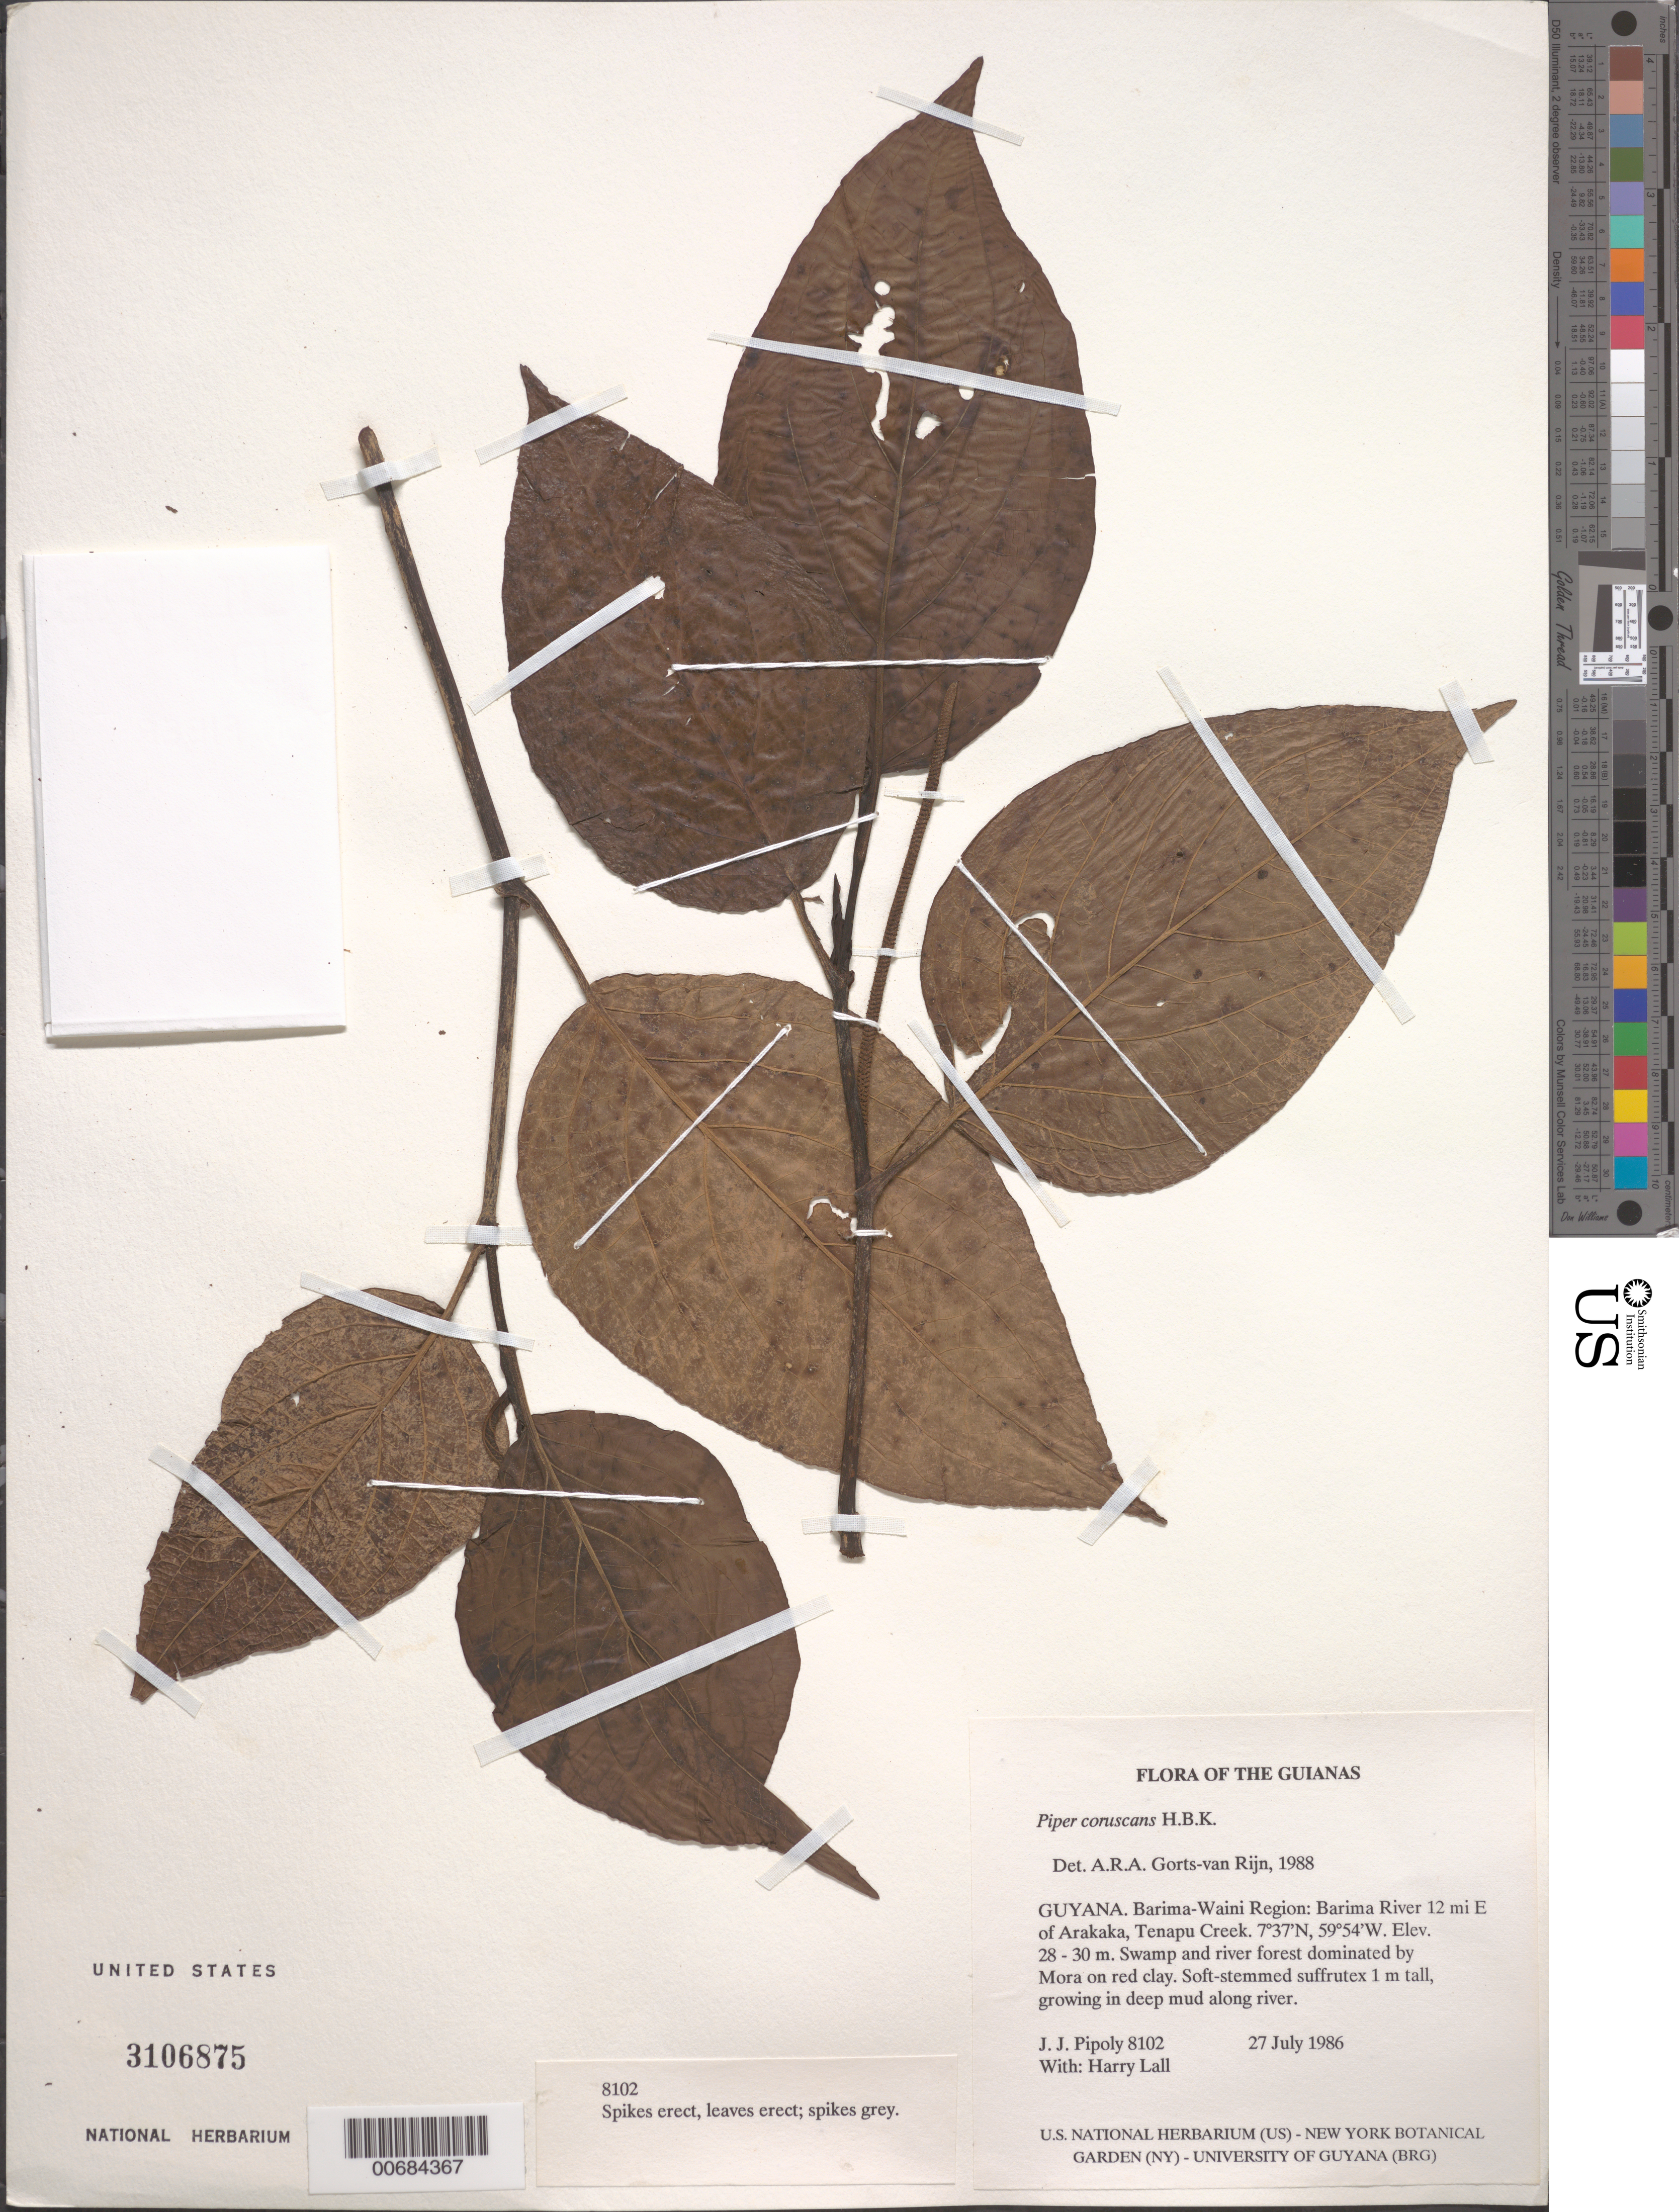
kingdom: Plantae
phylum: Tracheophyta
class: Magnoliopsida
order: Piperales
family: Piperaceae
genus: Piper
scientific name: Piper coruscans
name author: Kunth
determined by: Görts-van Rijn, A. R. A.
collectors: J. J. Pipoly & H. Lall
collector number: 8102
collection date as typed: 27 July 1986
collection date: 1986-07-27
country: Guyana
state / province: Barima-Waini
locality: Barima River 12 mi E of Arakaka, Tenapu Creek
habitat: Swamp and river forest dominated by Mora on red clay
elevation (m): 28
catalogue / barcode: US 3106875